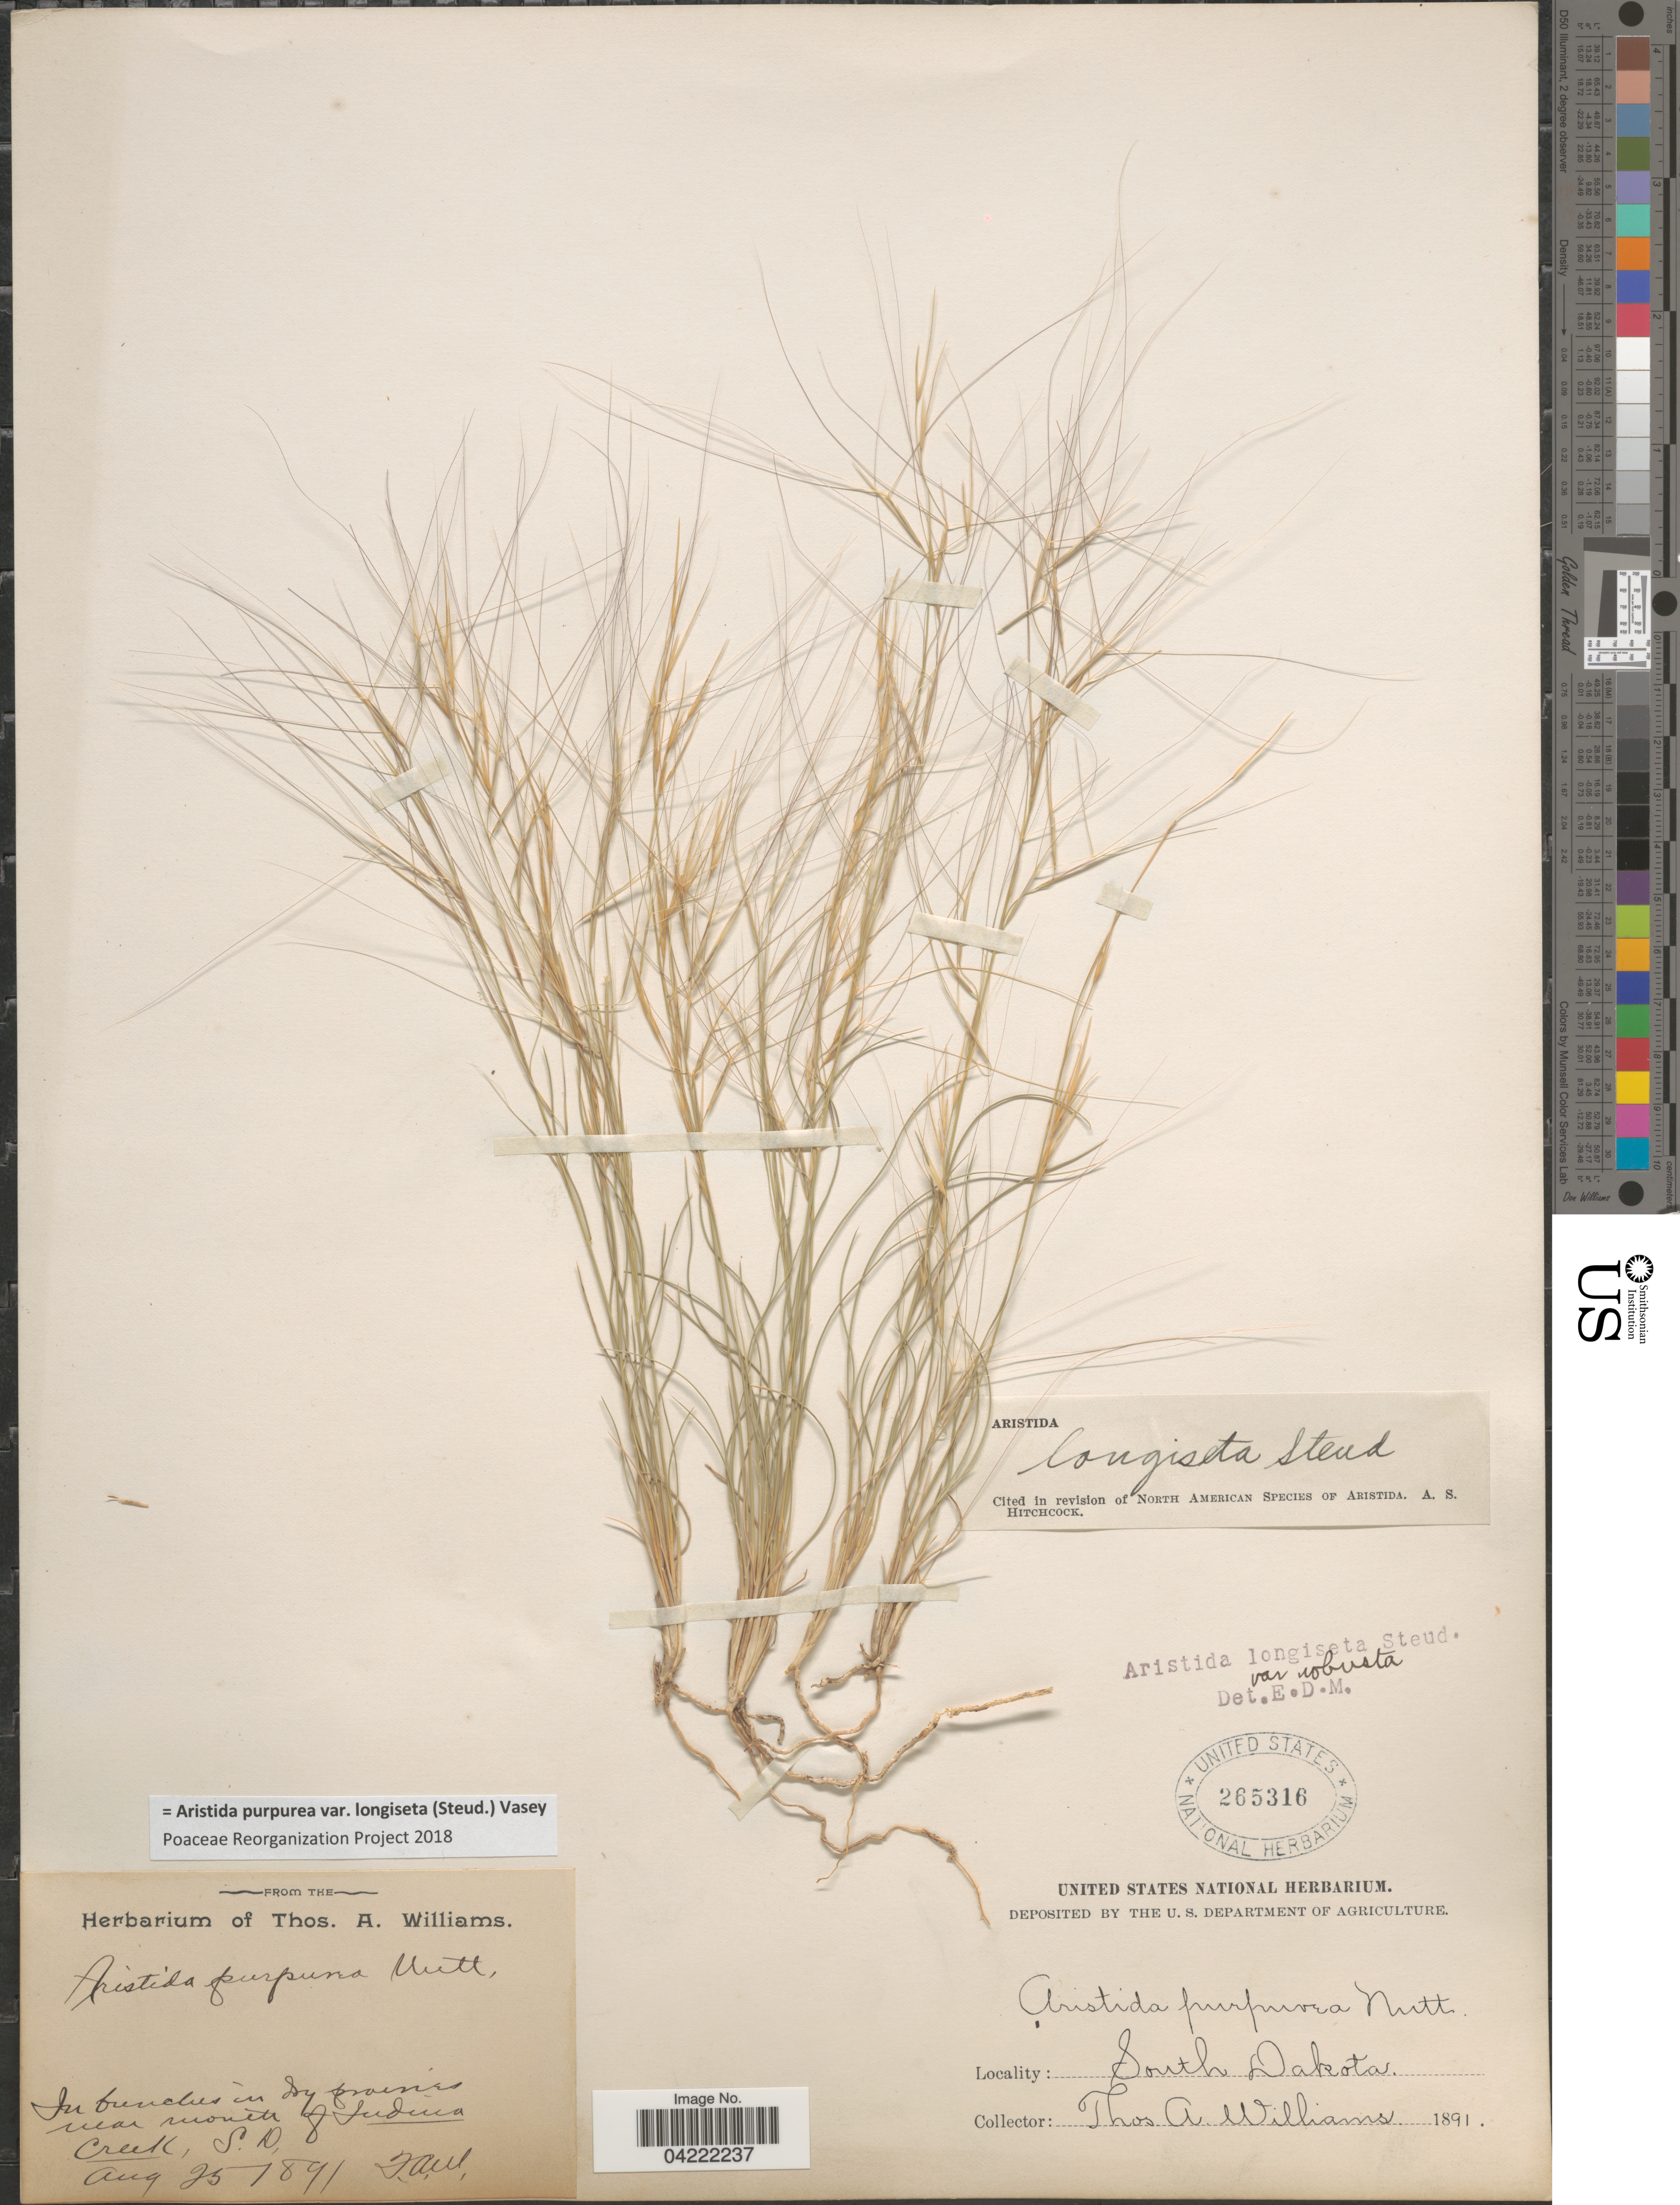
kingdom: Plantae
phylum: Tracheophyta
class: Liliopsida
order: Poales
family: Poaceae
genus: Aristida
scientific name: Aristida purpurea var. longiseta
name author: (Steud.) Vasey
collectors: T. A. Williams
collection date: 1891-08-25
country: United States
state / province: South Dakota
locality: Near mouth of Indiana Creek.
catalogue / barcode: US 265316